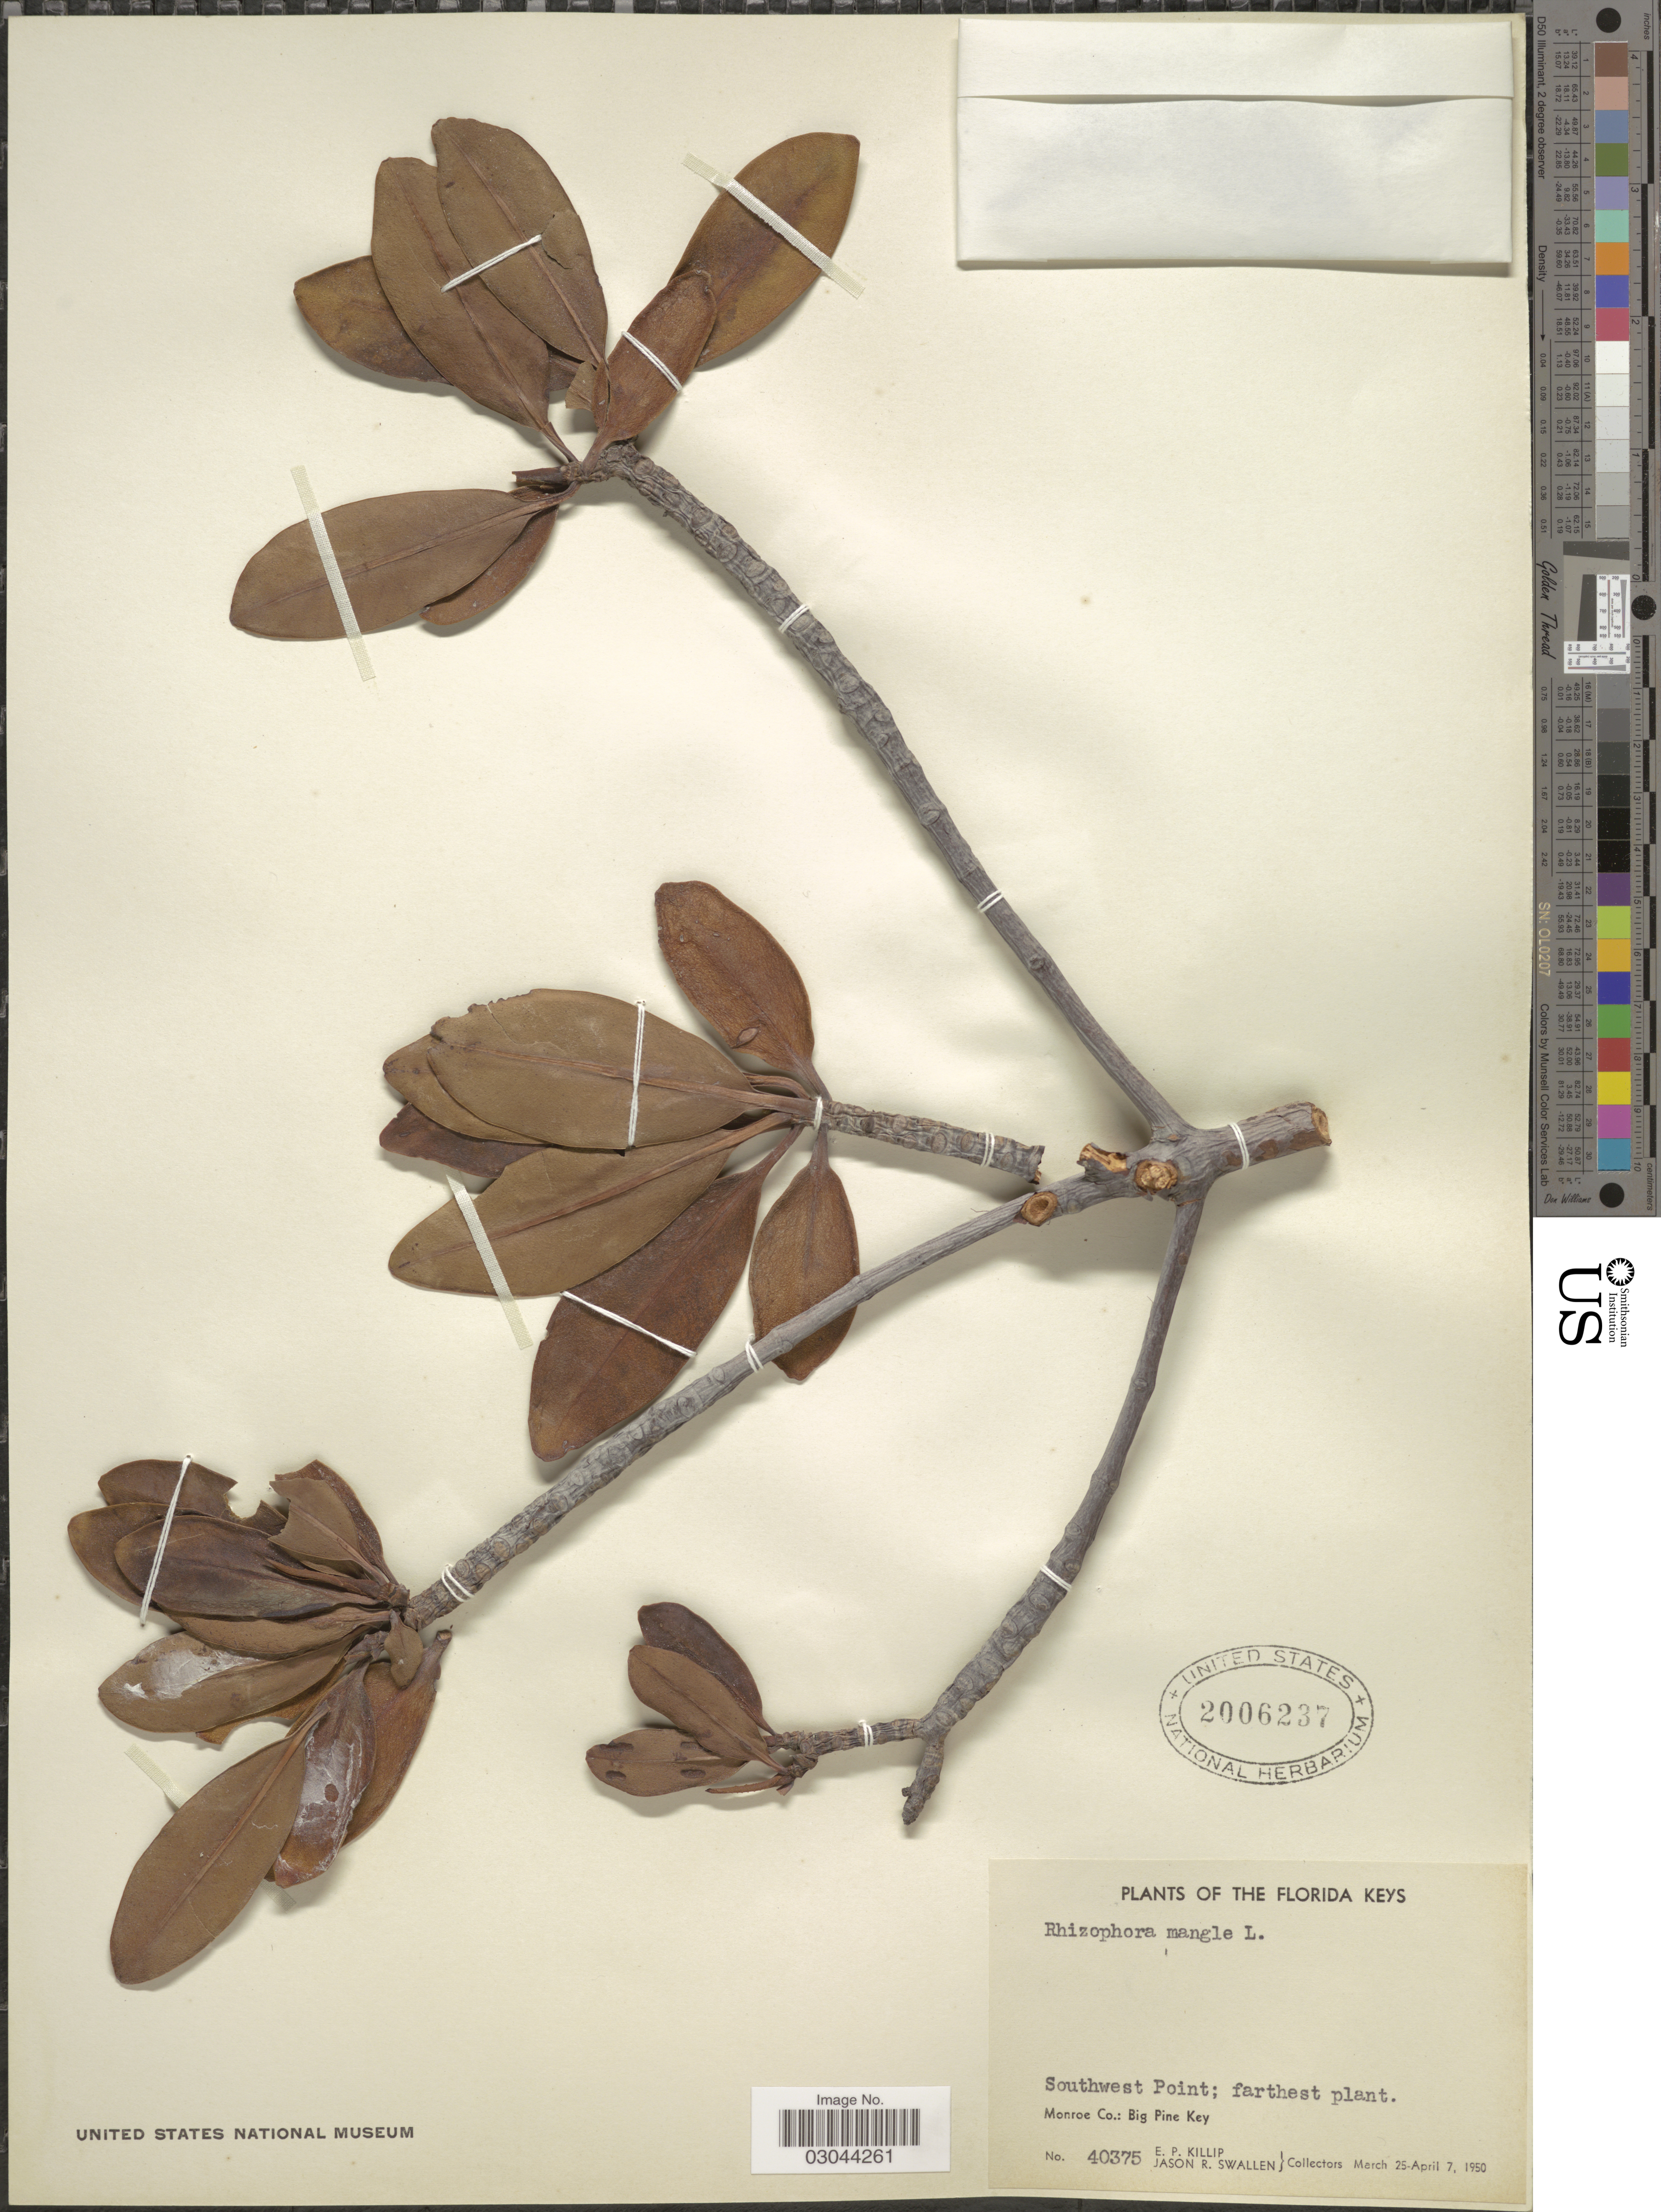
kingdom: Plantae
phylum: Tracheophyta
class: Magnoliopsida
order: Malpighiales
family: Rhizophoraceae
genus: Rhizophora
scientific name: Rhizophora mangle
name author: L.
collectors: E. P. Killip & J. R. Swallen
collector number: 40375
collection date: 1950-03-25/1950-04-07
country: United States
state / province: Florida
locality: The Florida Keys. Southwest Point. Monroe Co.: Big Pine Key.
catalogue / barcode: US 2006237